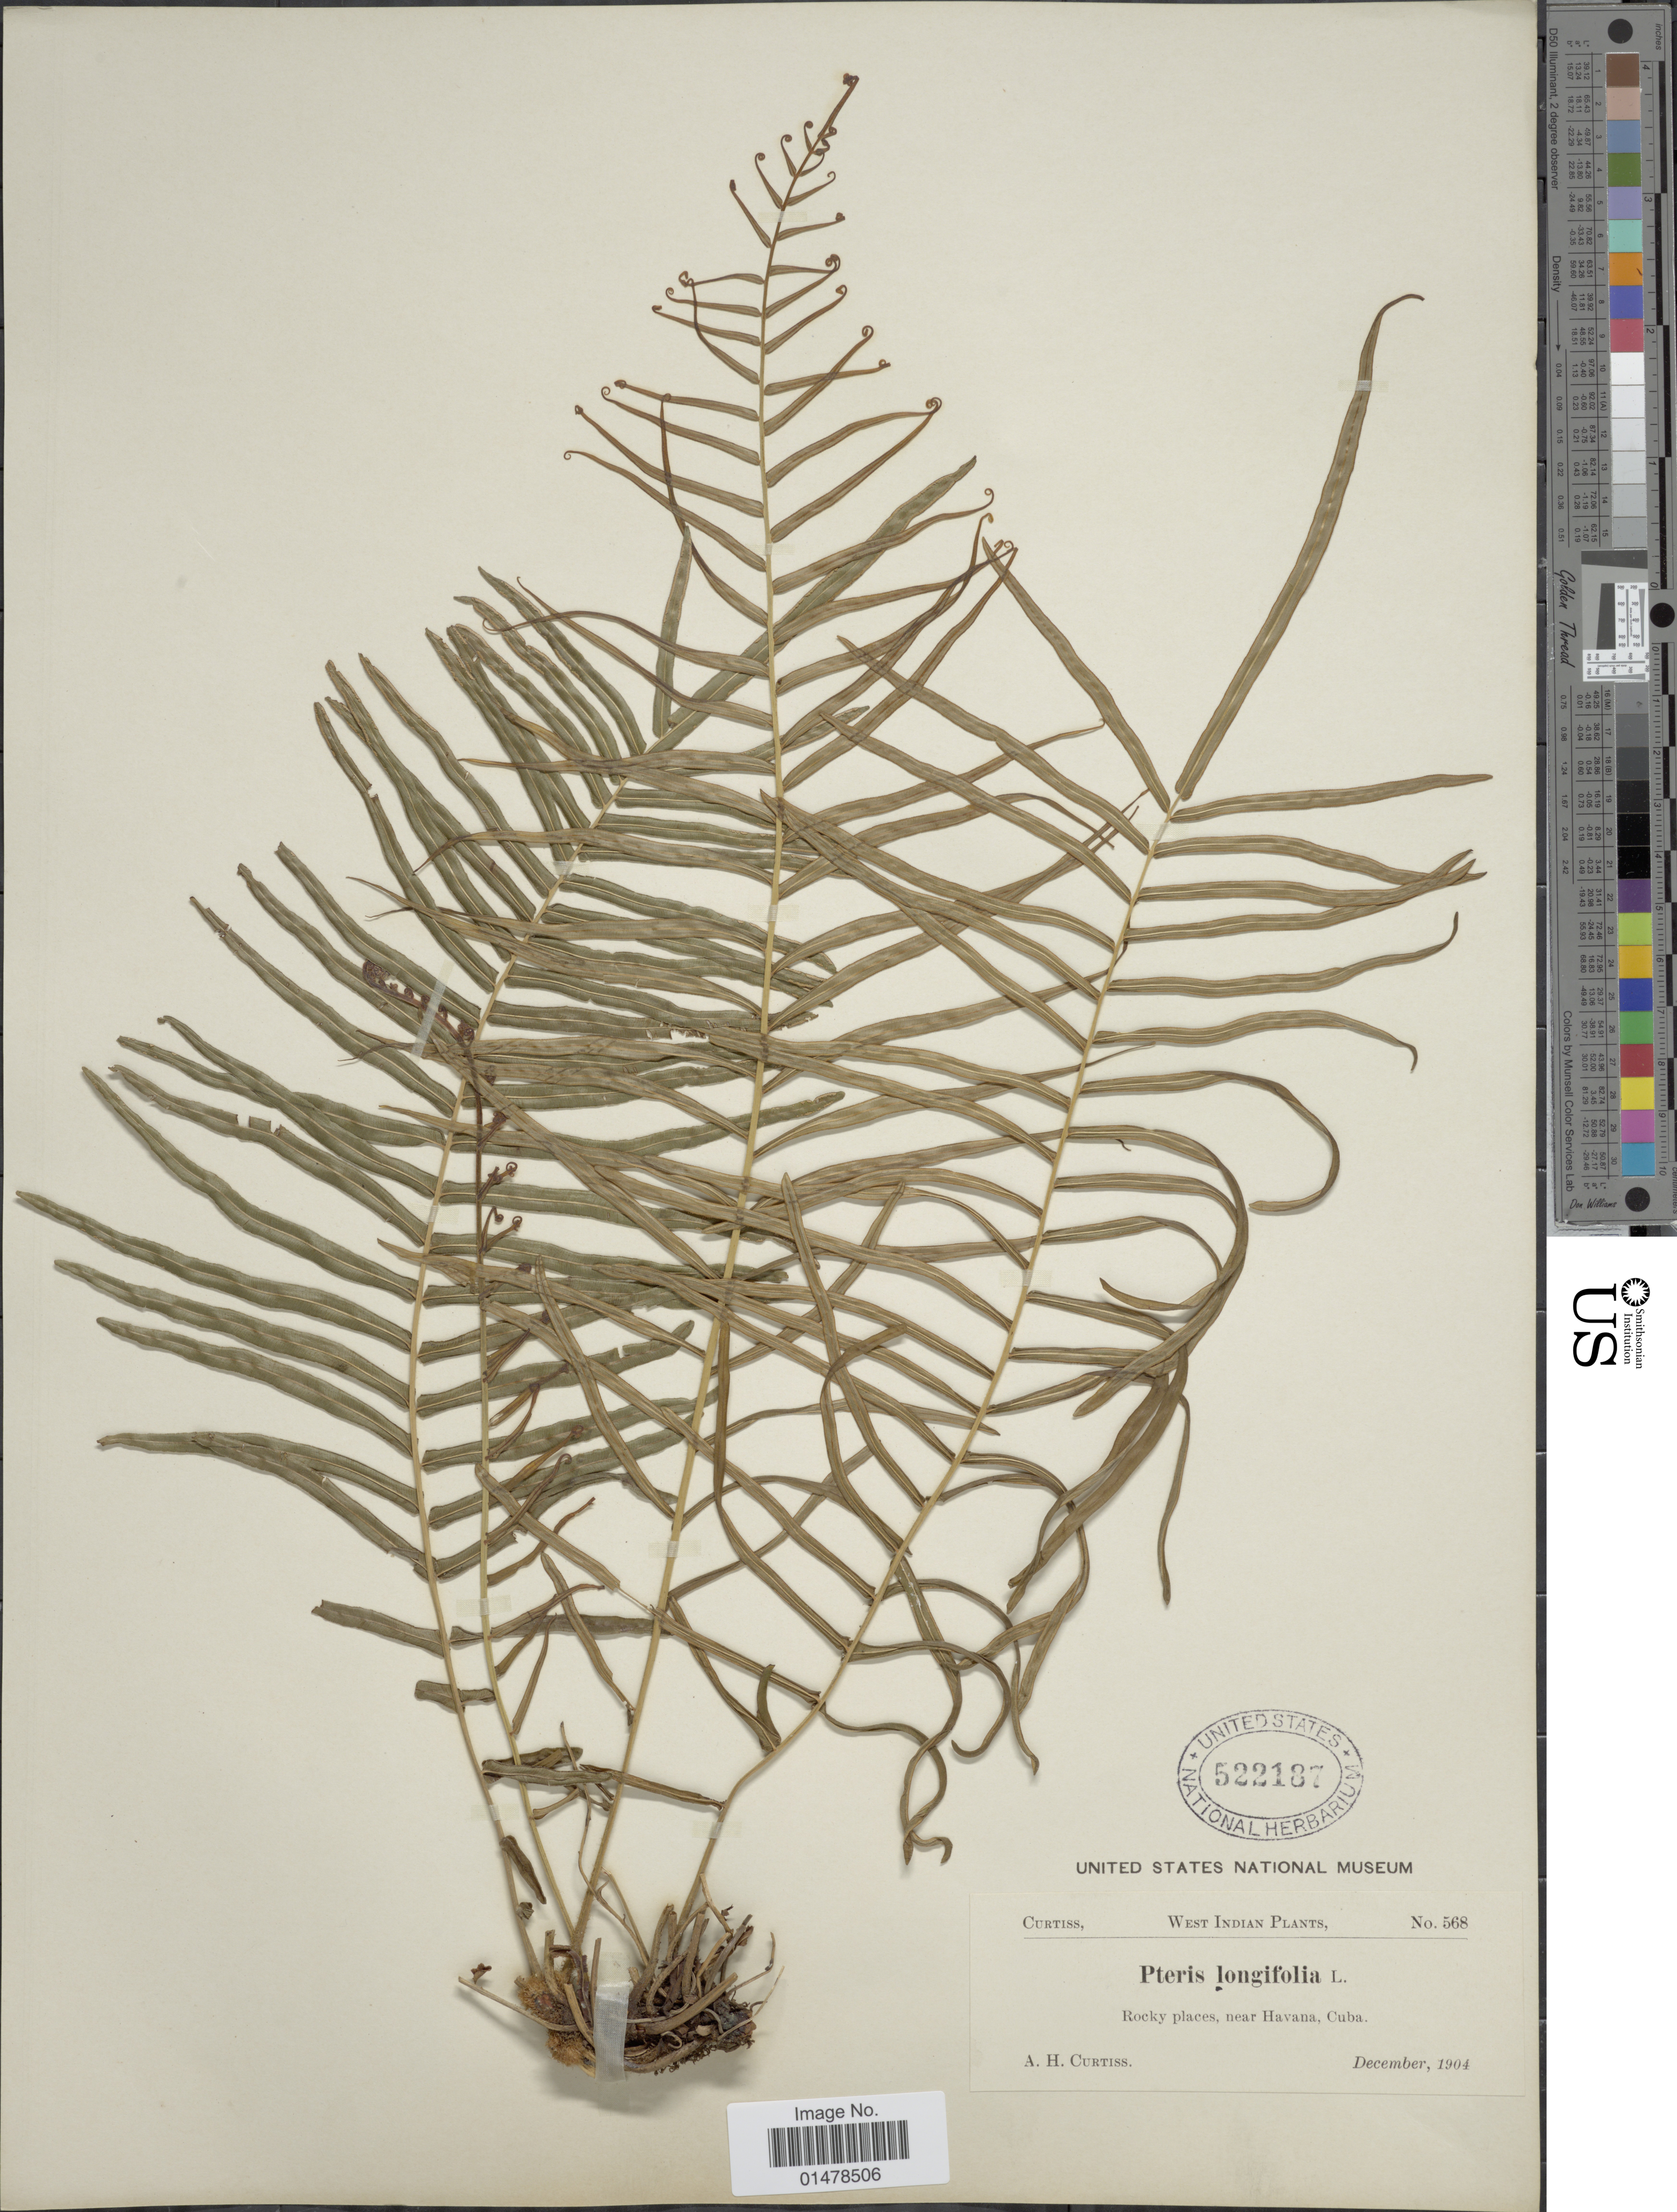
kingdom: Plantae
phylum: Tracheophyta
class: Polypodiopsida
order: Polypodiales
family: Pteridaceae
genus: Pteris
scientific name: Pteris bahamenis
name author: (J. Agardh) Fée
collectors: A. Curtis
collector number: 568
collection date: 1904-12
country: Cuba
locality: West Indian, Rocky place, near Havana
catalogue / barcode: US 522187